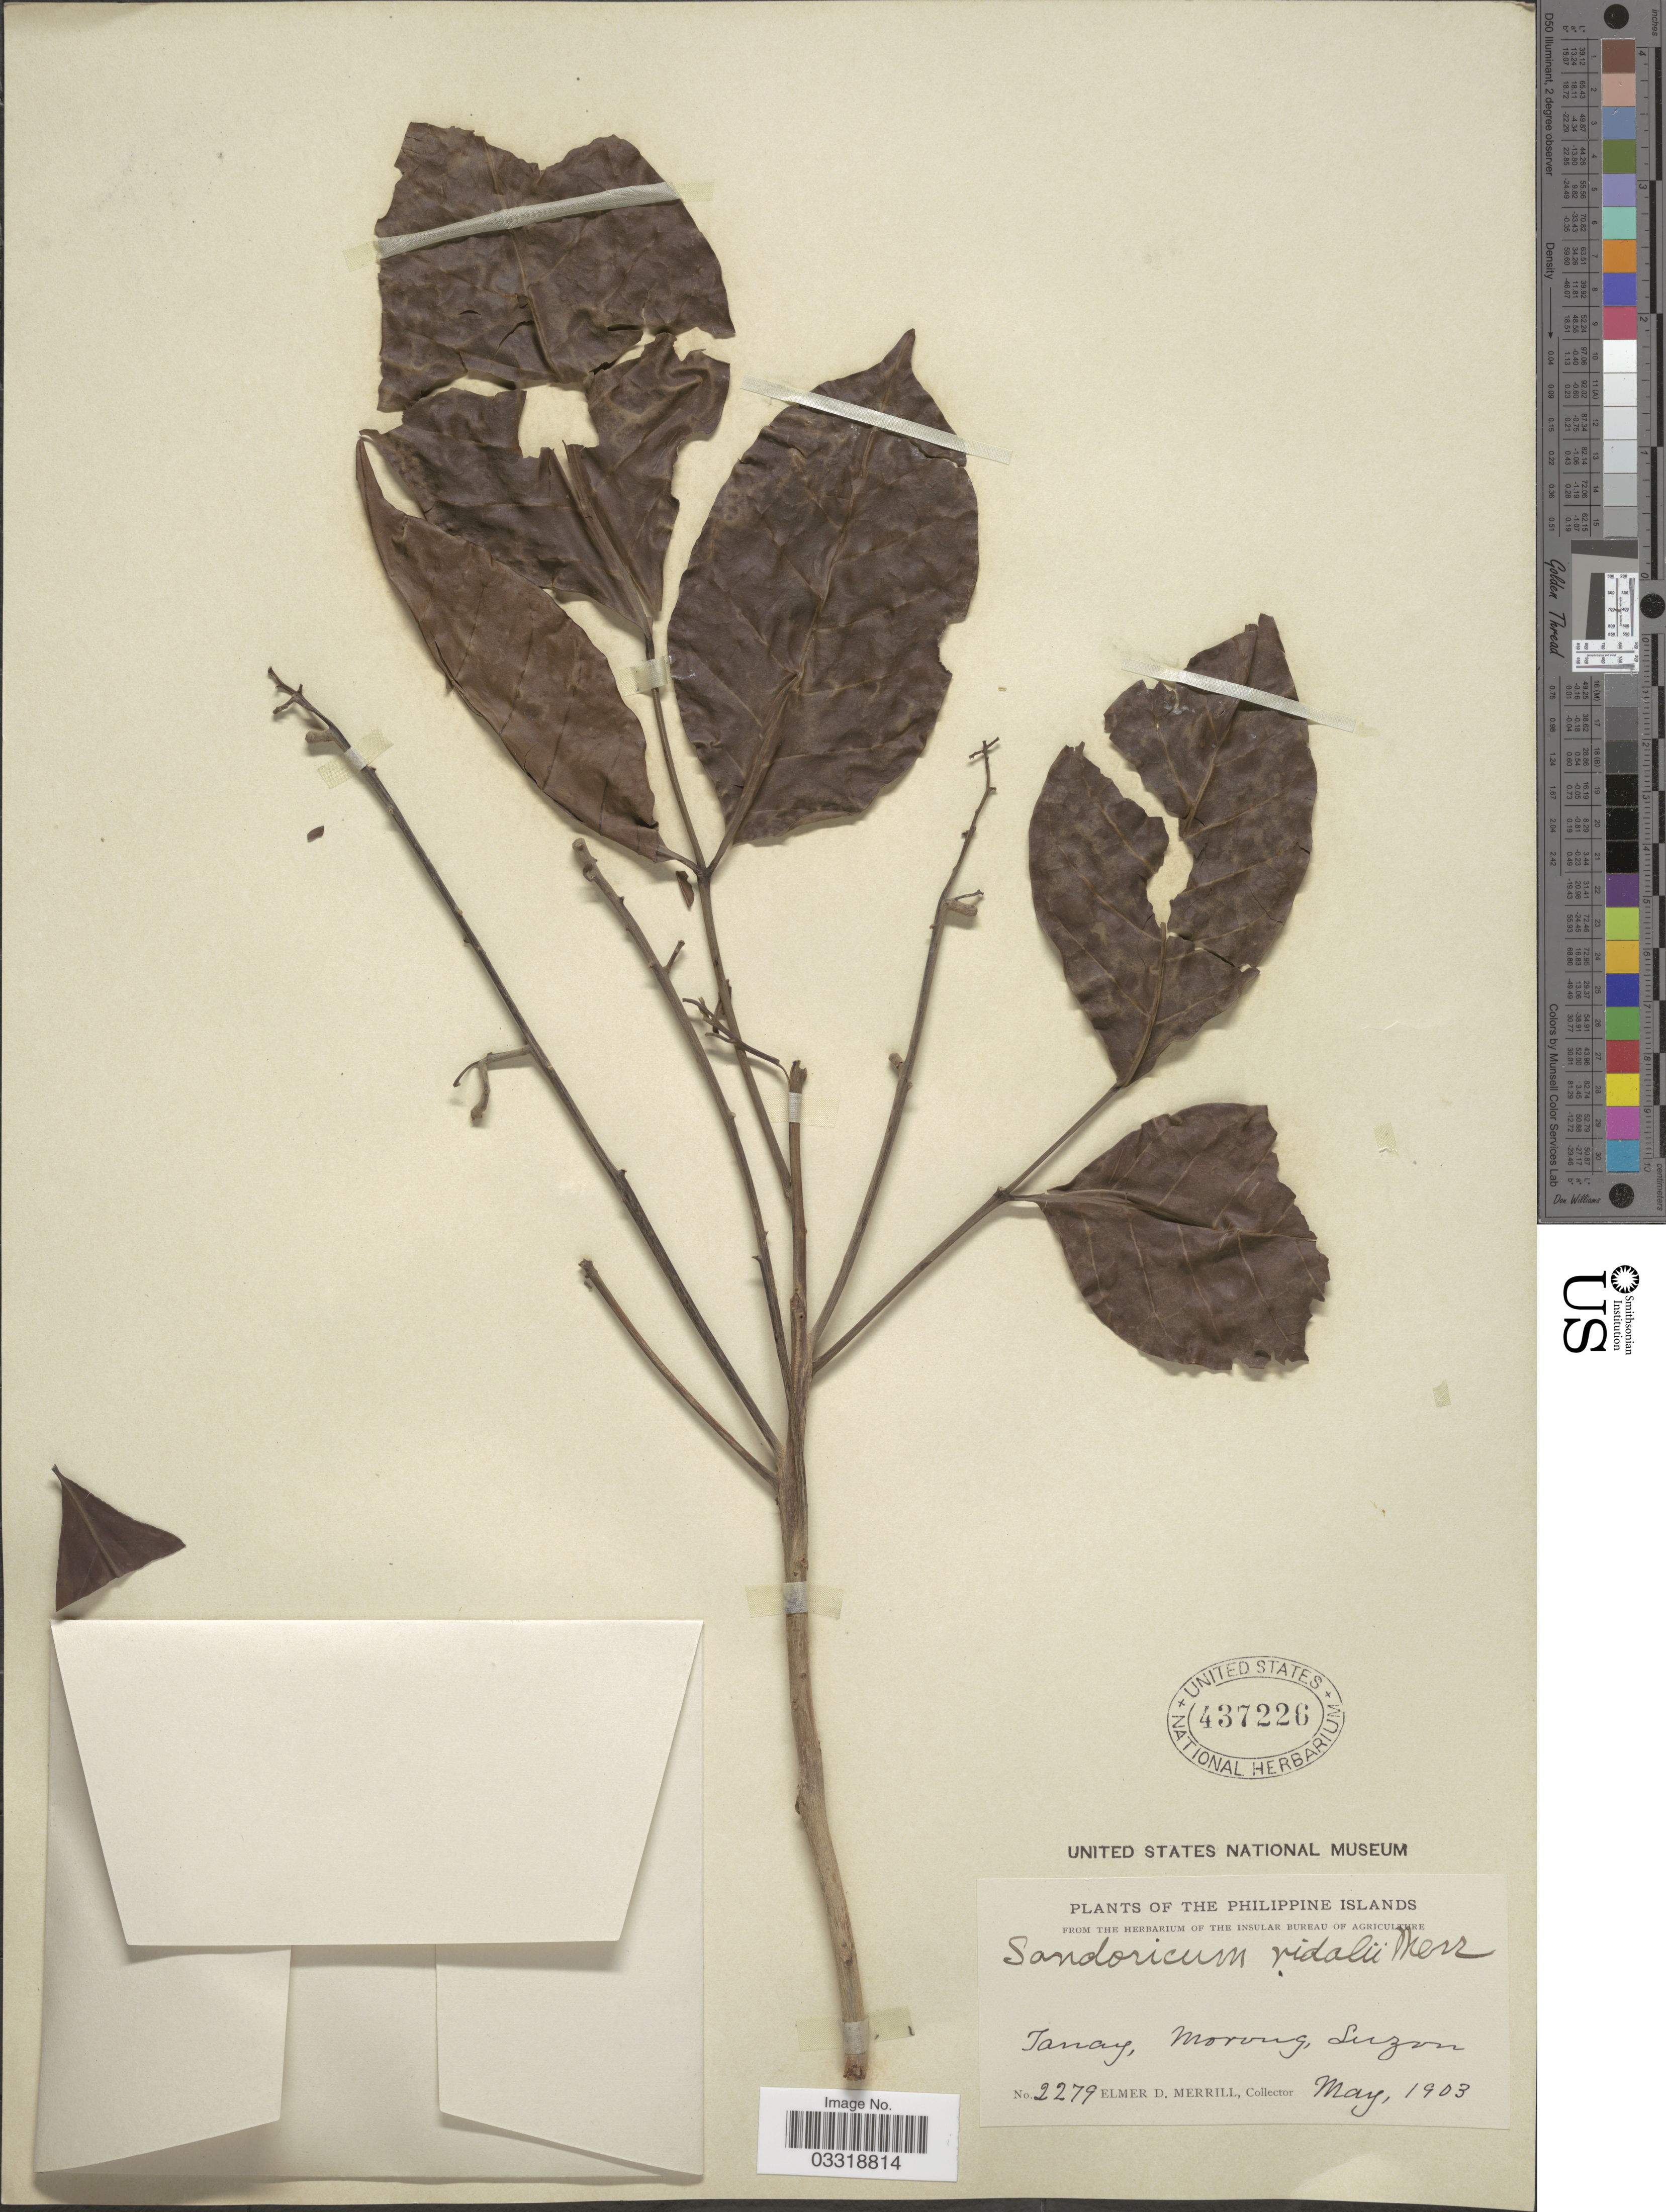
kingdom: Plantae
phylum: Tracheophyta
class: Magnoliopsida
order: Sapindales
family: Meliaceae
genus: Sandoricum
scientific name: Sandoricum koetjape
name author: (Burm. f.) Merr.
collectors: E. D. Merrill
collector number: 2279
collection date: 1903-05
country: Philippines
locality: Tanay, Morong, Luzon.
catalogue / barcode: US 437226